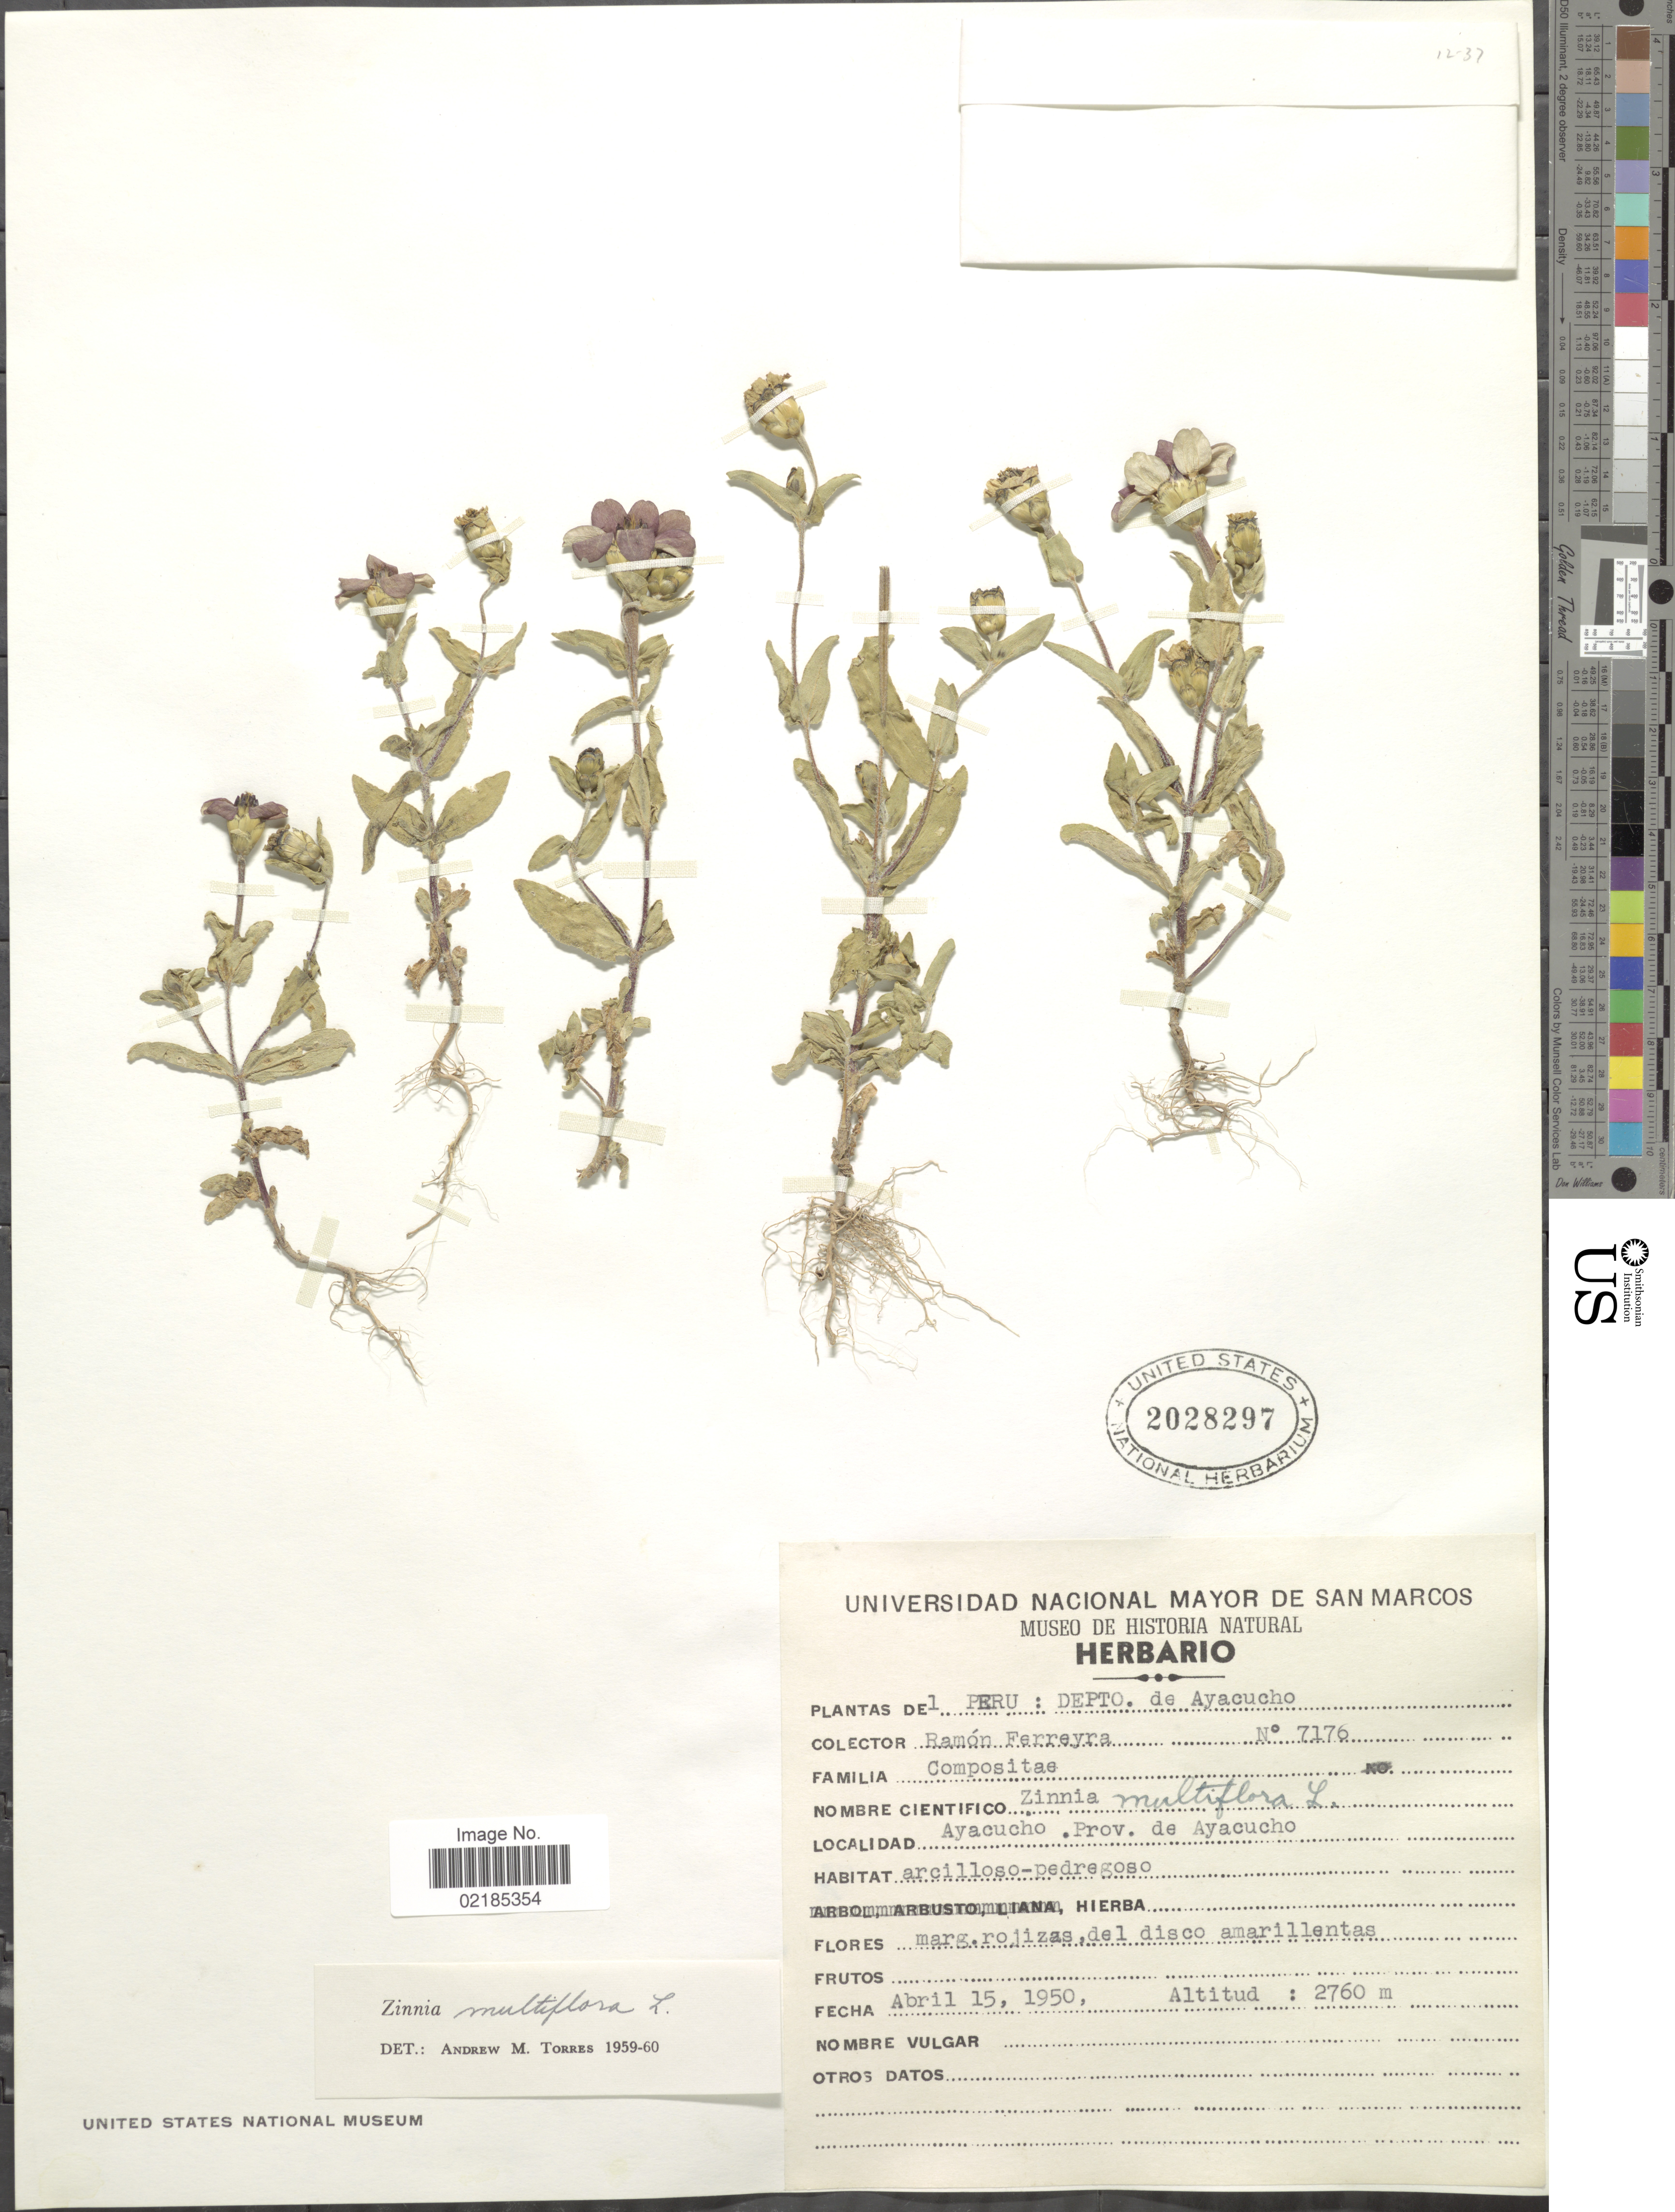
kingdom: Plantae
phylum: Tracheophyta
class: Magnoliopsida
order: Asterales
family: Asteraceae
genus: Zinnia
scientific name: Zinnia multiflora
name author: L.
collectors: R. A. Ferreyra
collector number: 7176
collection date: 1950-04-15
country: Peru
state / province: Ayacucho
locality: Ayacucho. Prov. de Ayacucho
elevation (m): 2760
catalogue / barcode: US 2028297